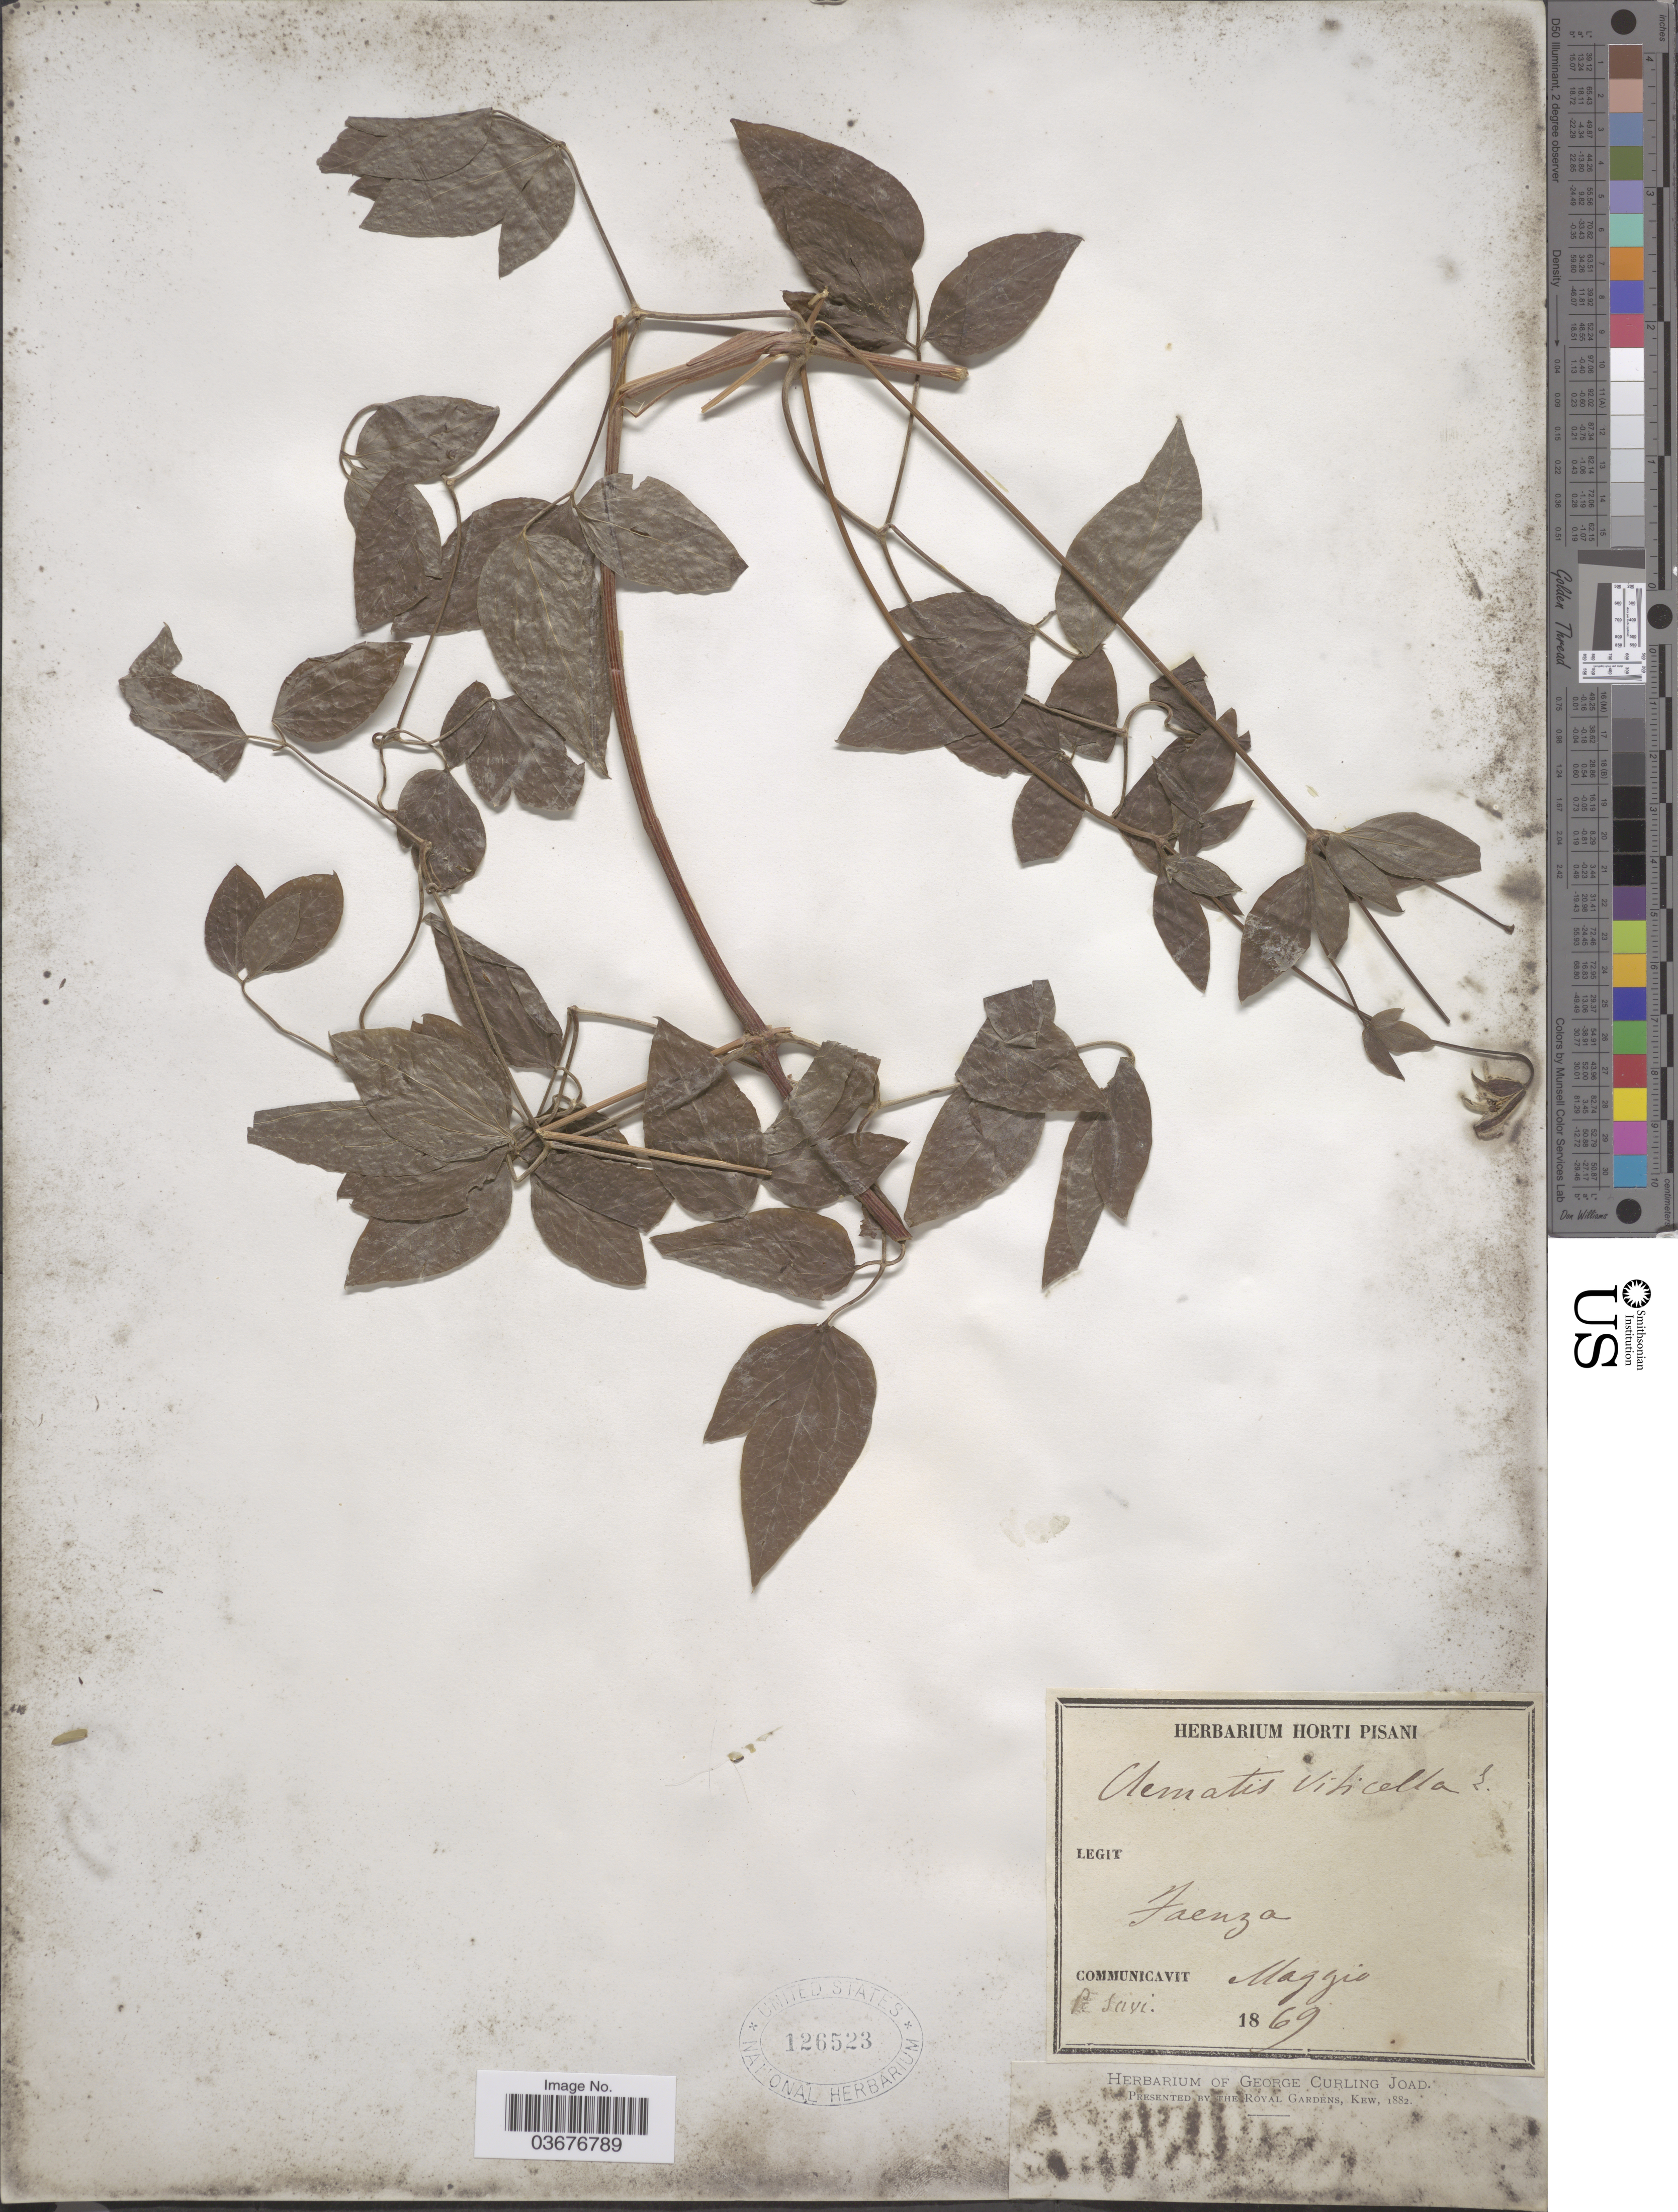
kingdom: Plantae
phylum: Tracheophyta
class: Magnoliopsida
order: Ranunculales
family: Ranunculaceae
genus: Clematis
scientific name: Clematis viticella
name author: L.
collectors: P. Savi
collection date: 1869-05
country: Italy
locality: Faenza.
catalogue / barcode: US 126523